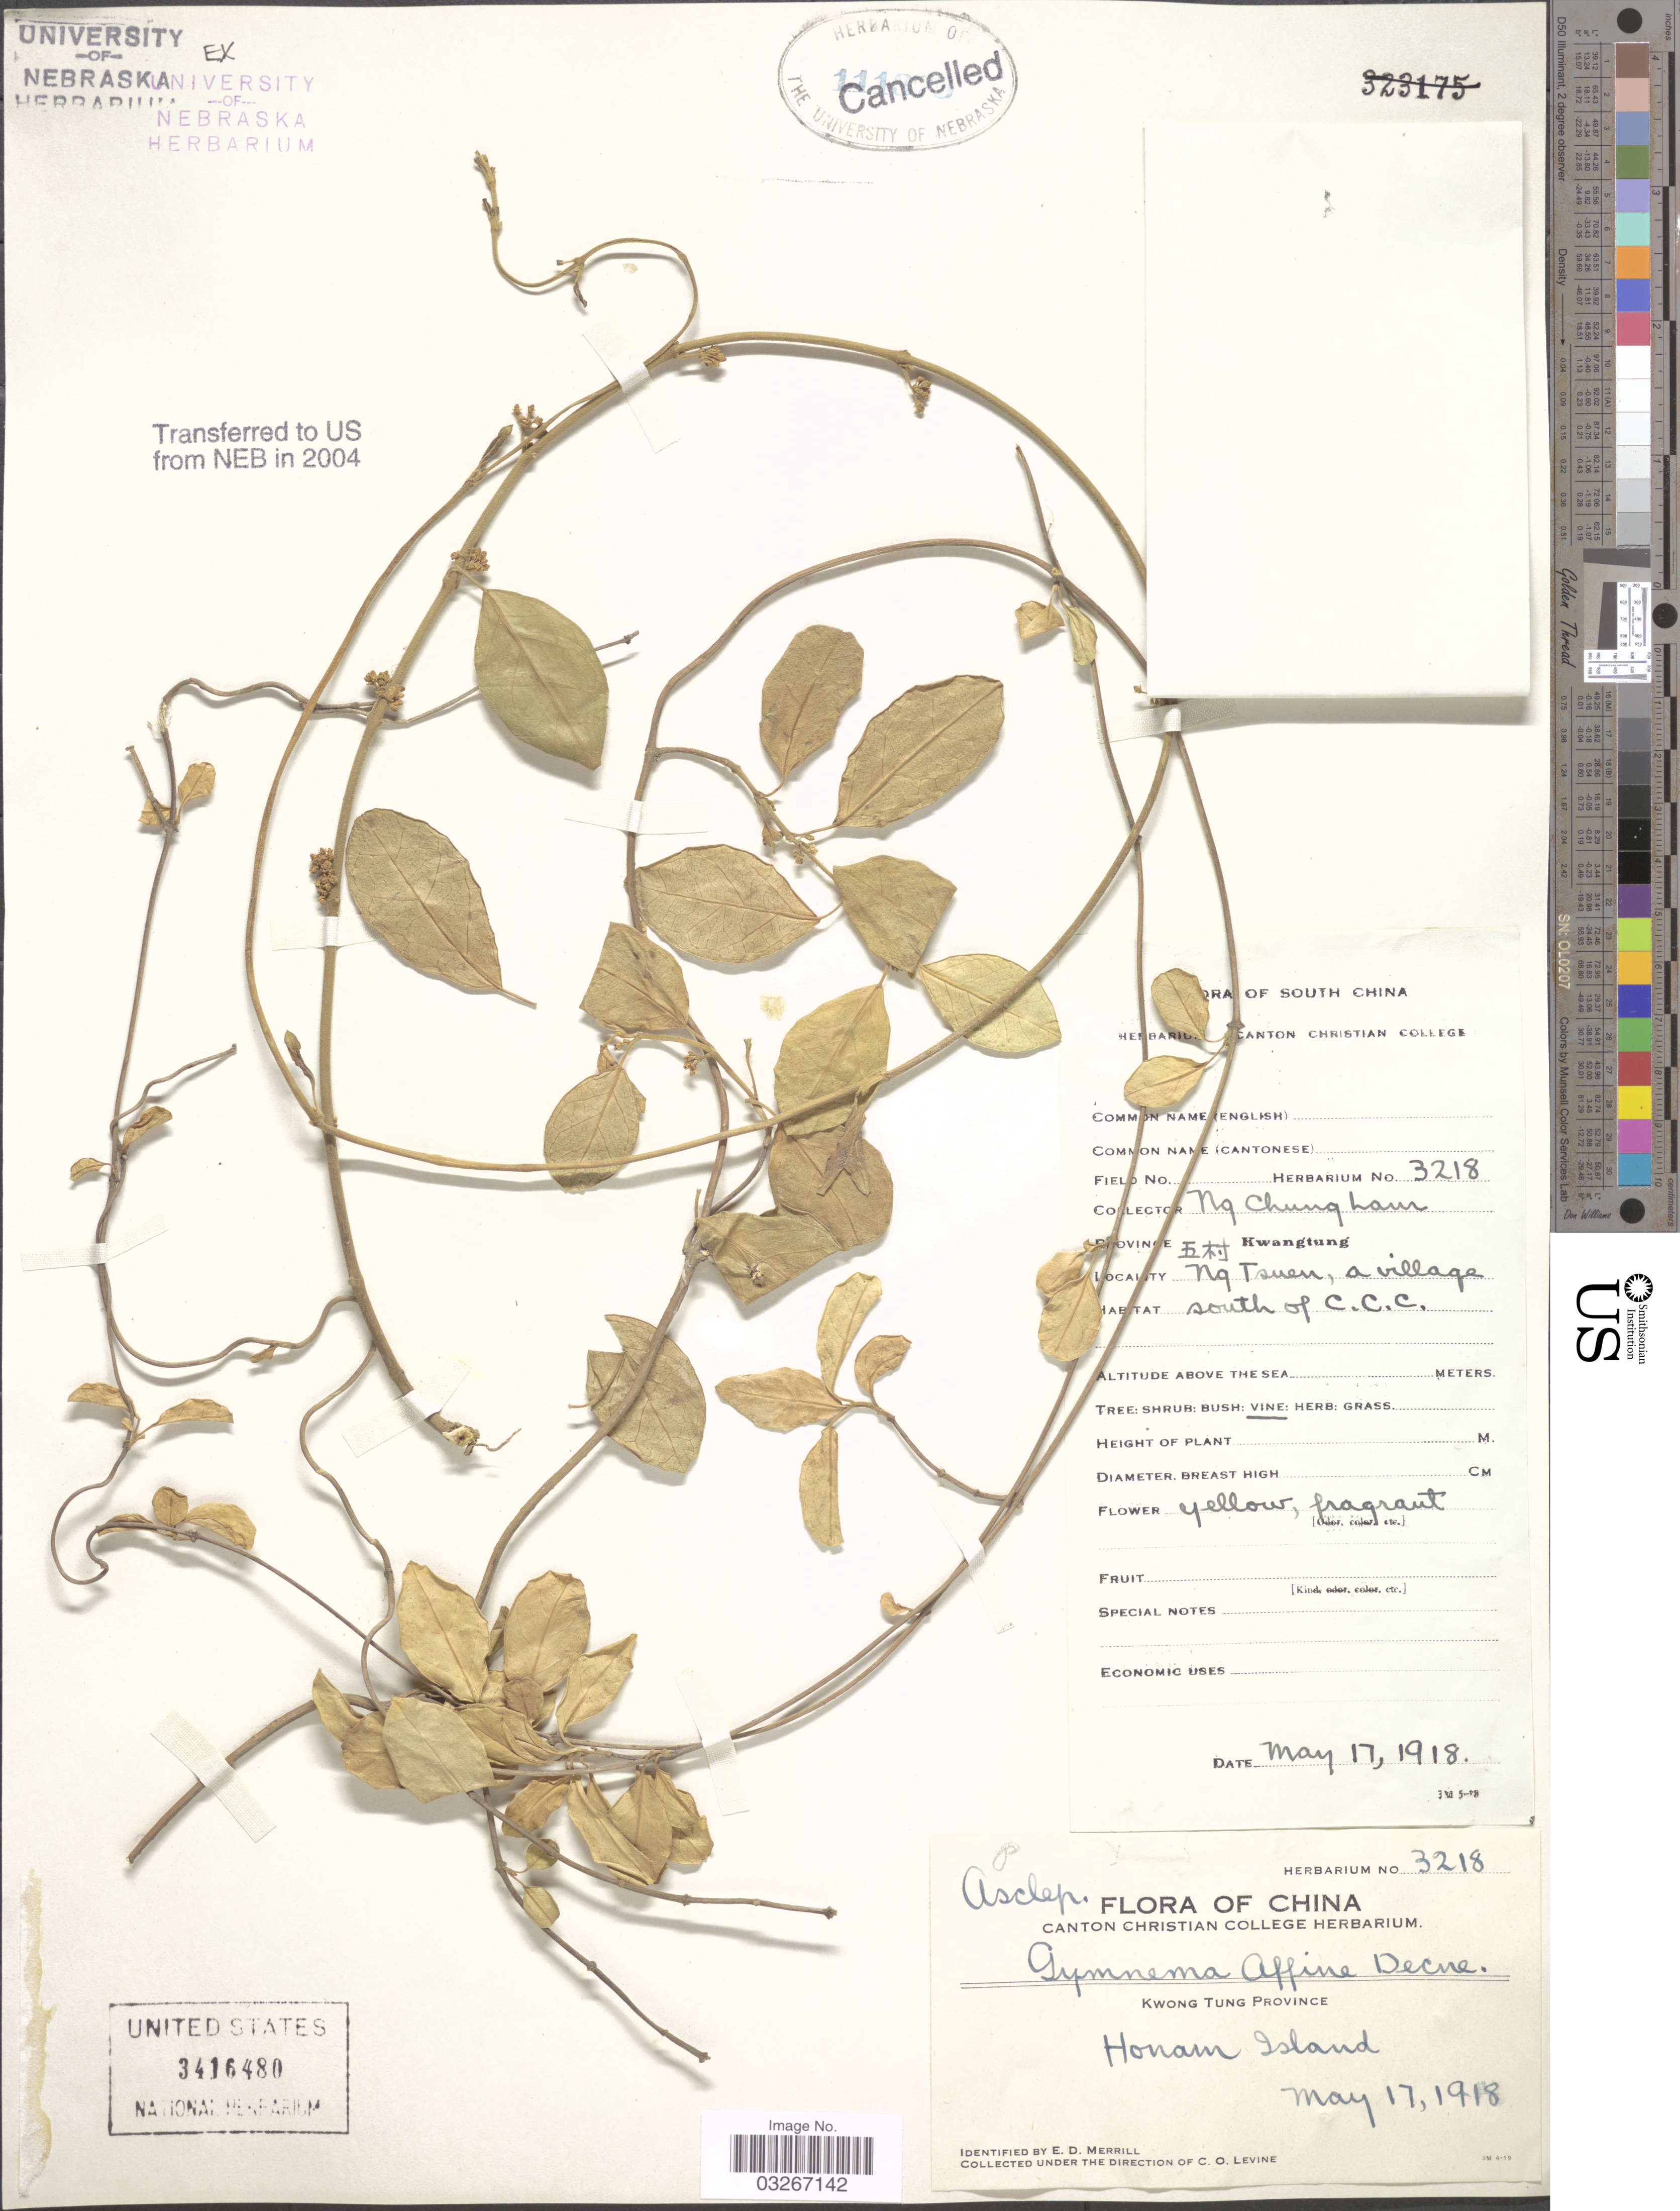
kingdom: Plantae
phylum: Tracheophyta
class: Magnoliopsida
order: Gentianales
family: Apocynaceae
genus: Gymnema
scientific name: Gymnema sp.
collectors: N. C. Lam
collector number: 3218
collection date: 1918-05-17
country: China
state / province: Guangdong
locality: Kwong Tung Province. Honam Island. South China. Ng Tsuen, a village south of C. C. C.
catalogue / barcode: US 3416480